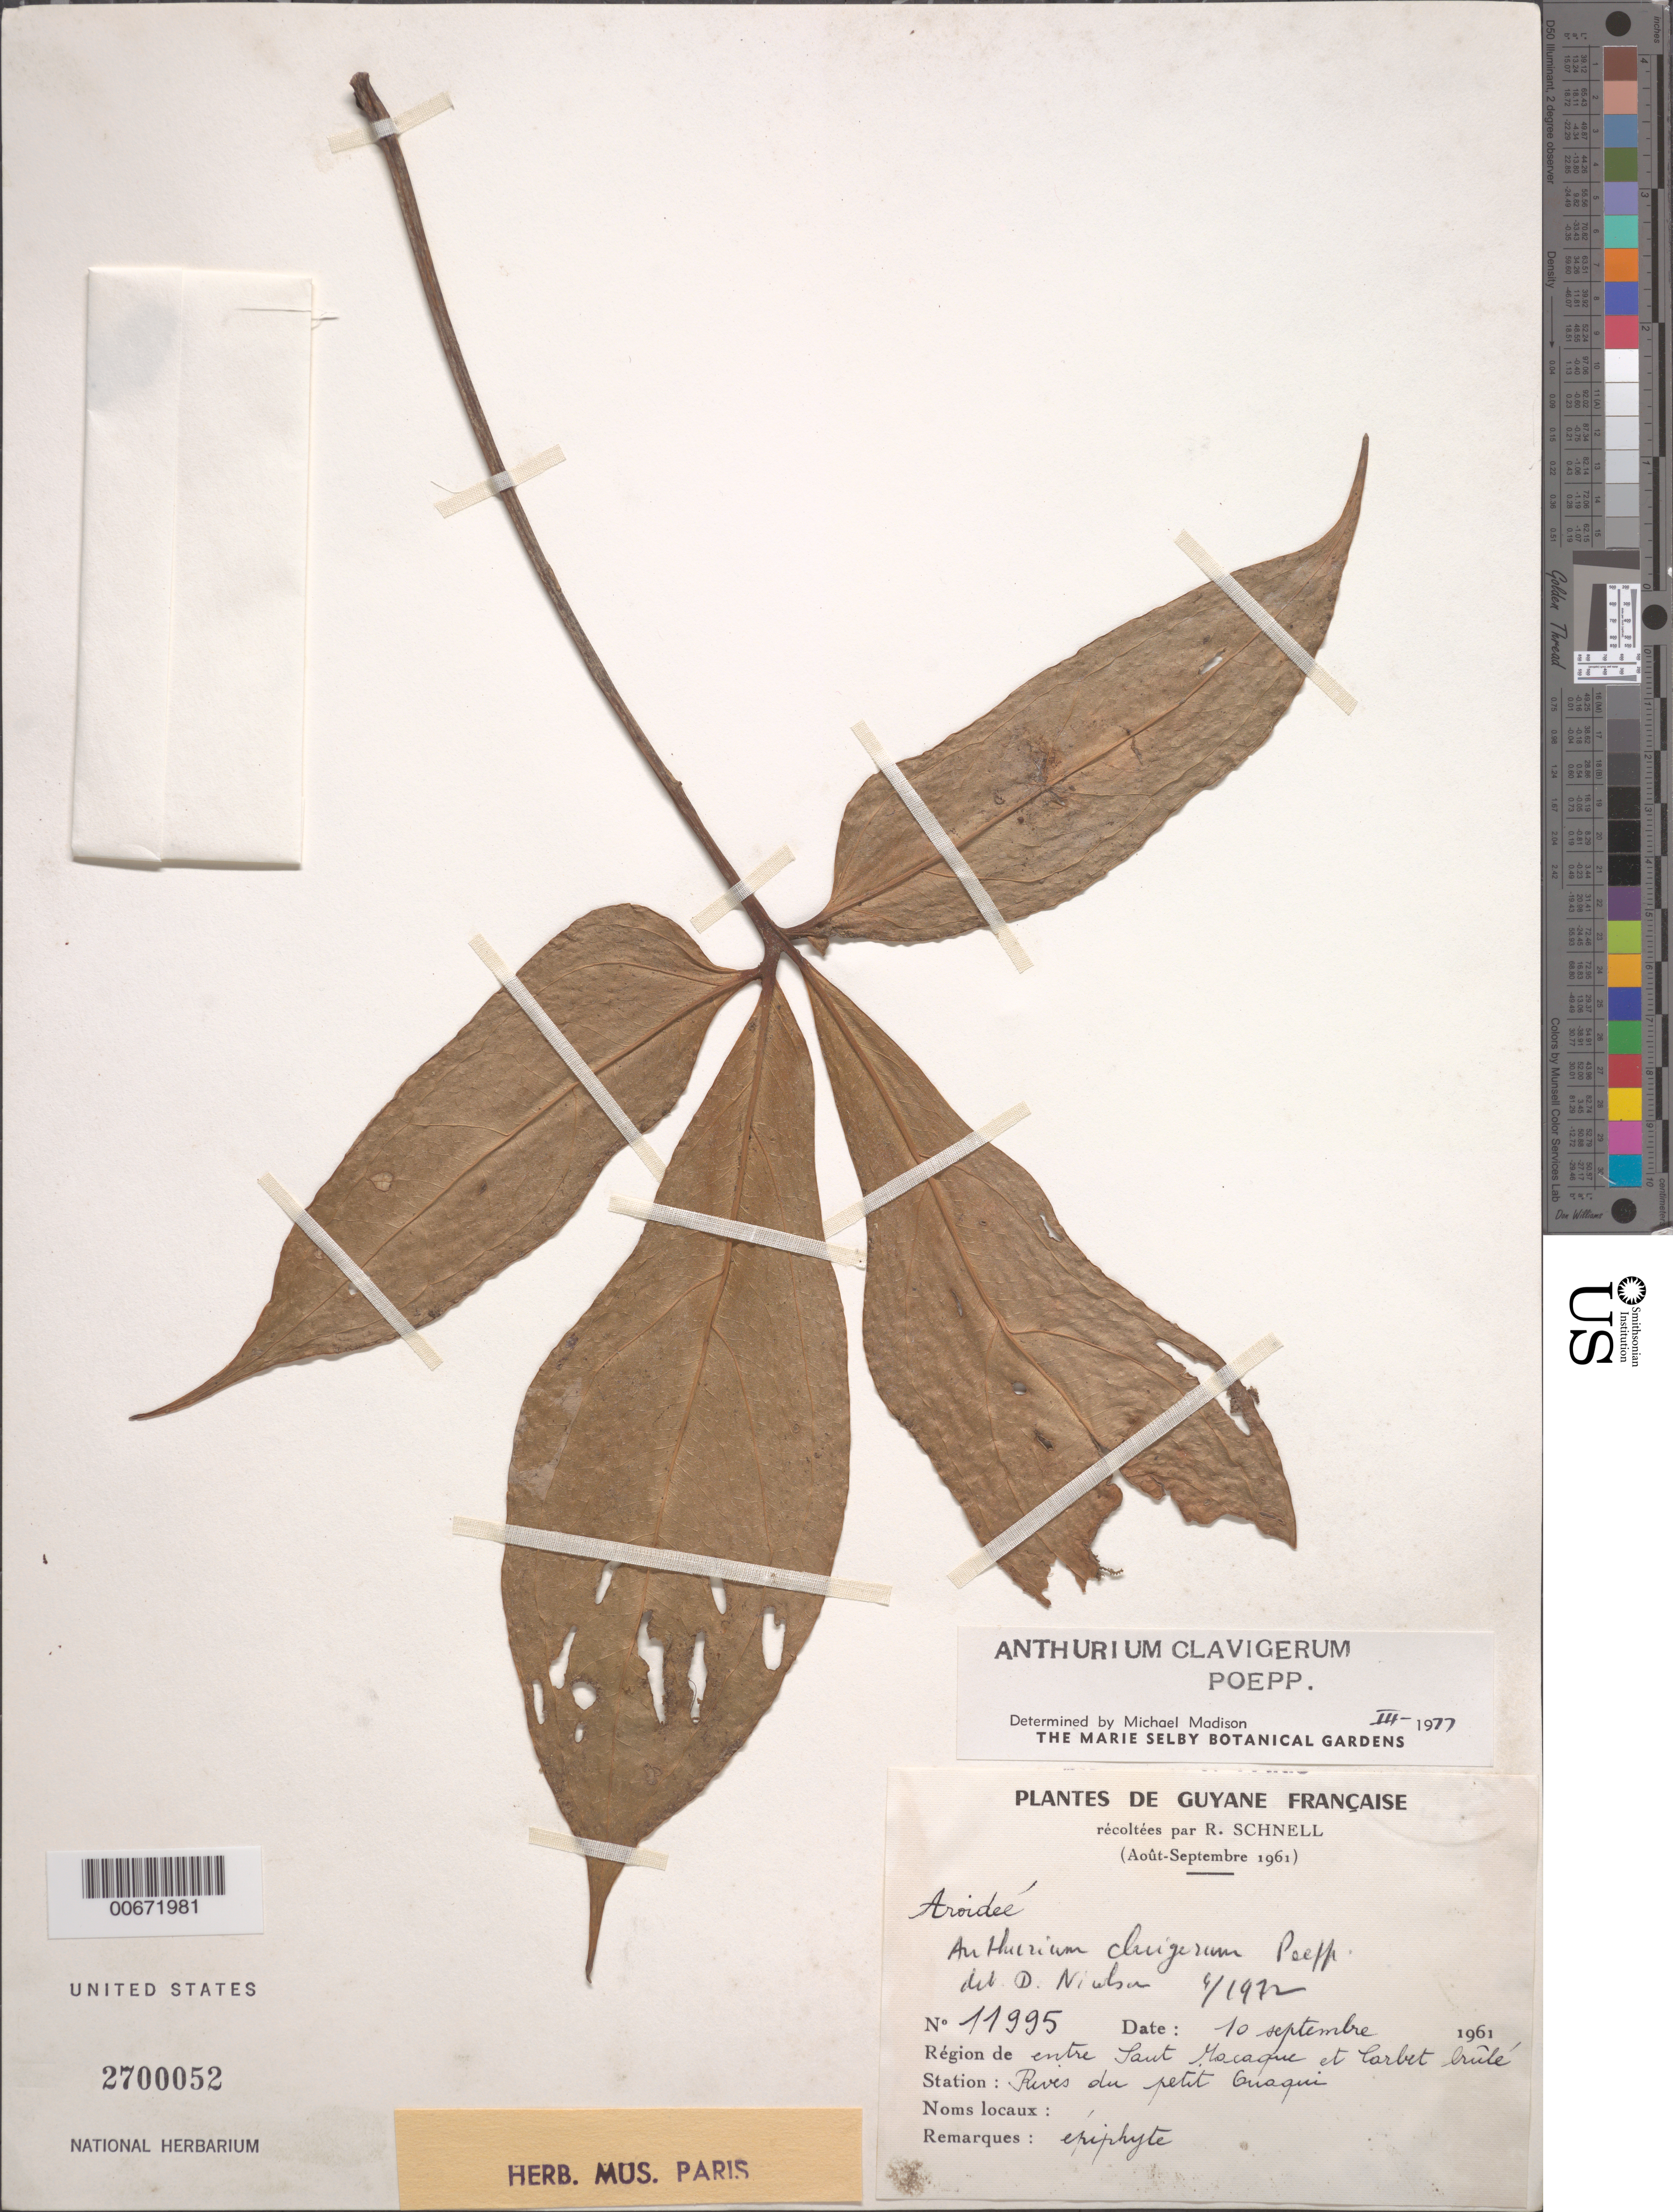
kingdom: Plantae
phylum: Tracheophyta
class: Liliopsida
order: Alismatales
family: Araceae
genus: Anthurium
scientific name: Anthurium clavigerum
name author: Poepp. & Endl.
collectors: R. Schnell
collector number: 11995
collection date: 1961-09-10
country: French Guiana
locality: Guyane Française. Région de entre Saut Macaque et Corbet brûlé. Station: Rives du petit Guaqui. [interpreted]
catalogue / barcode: US 2700052